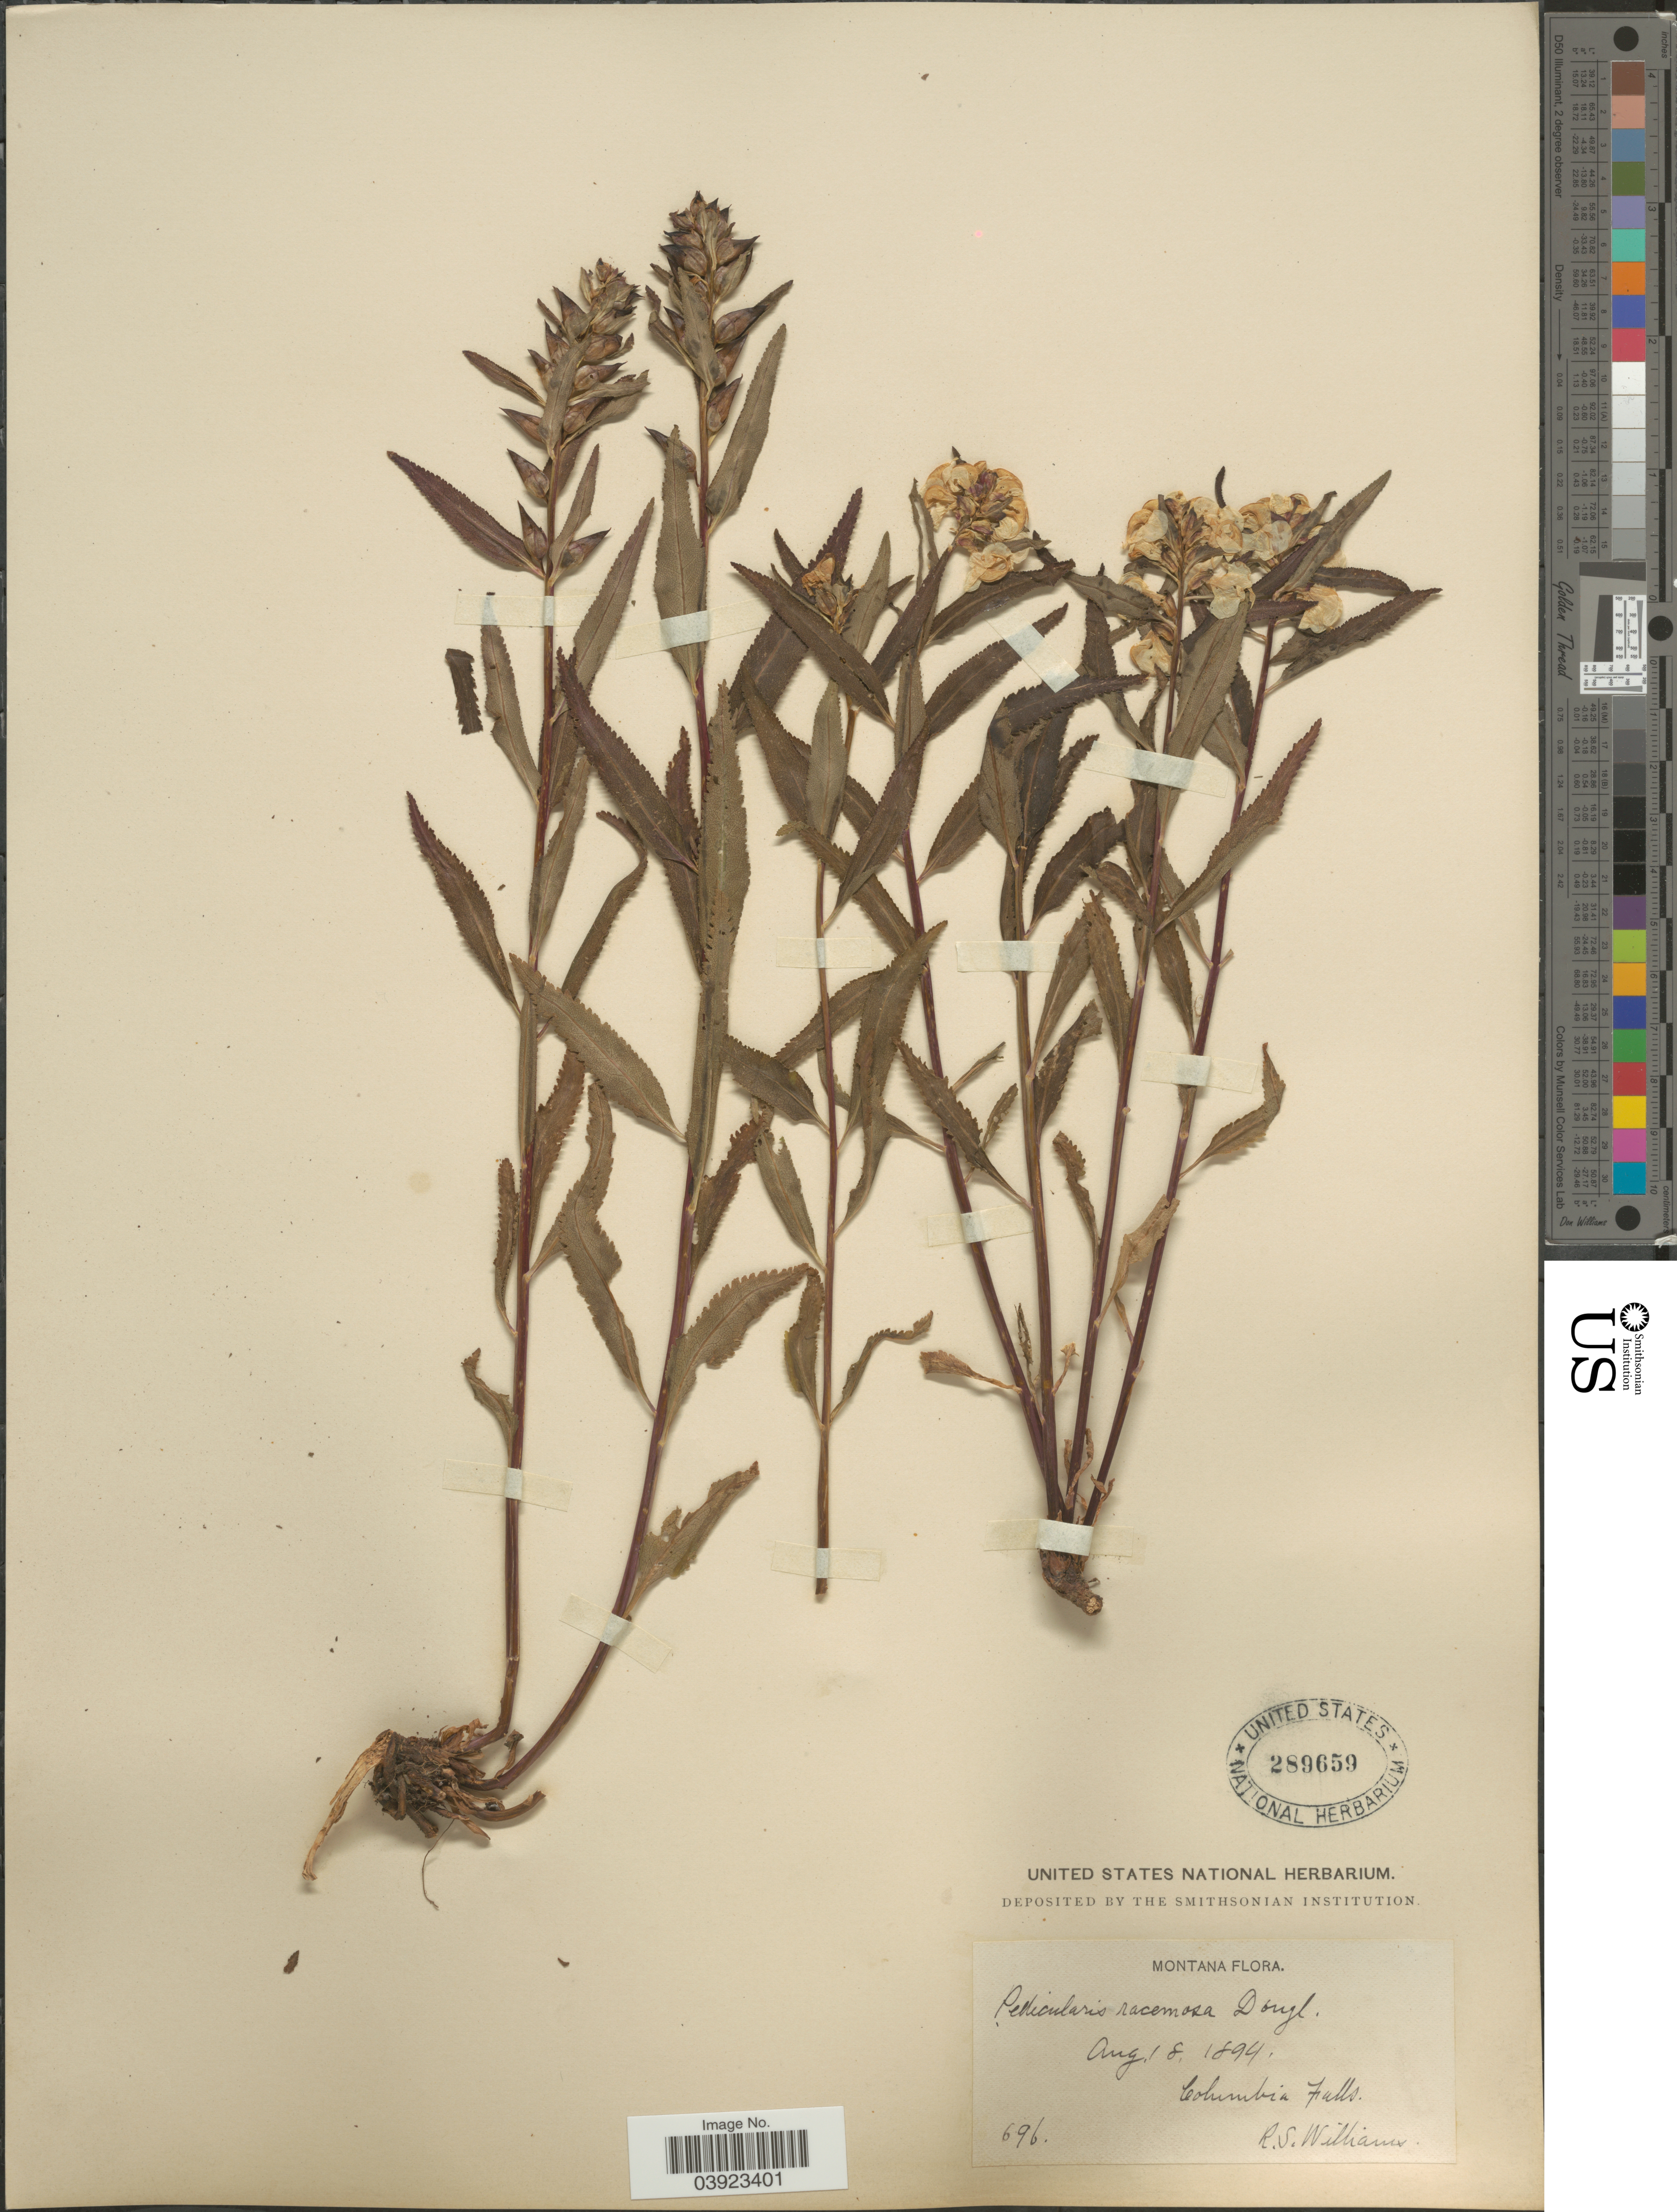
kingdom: Plantae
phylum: Tracheophyta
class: Magnoliopsida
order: Lamiales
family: Orobanchaceae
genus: Pedicularis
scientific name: Pedicularis racemosa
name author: Douglas ex Benth.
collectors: R. S. Williams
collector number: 696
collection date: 1894-08-18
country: United States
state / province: Montana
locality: Columbia Falls.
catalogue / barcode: US 289659